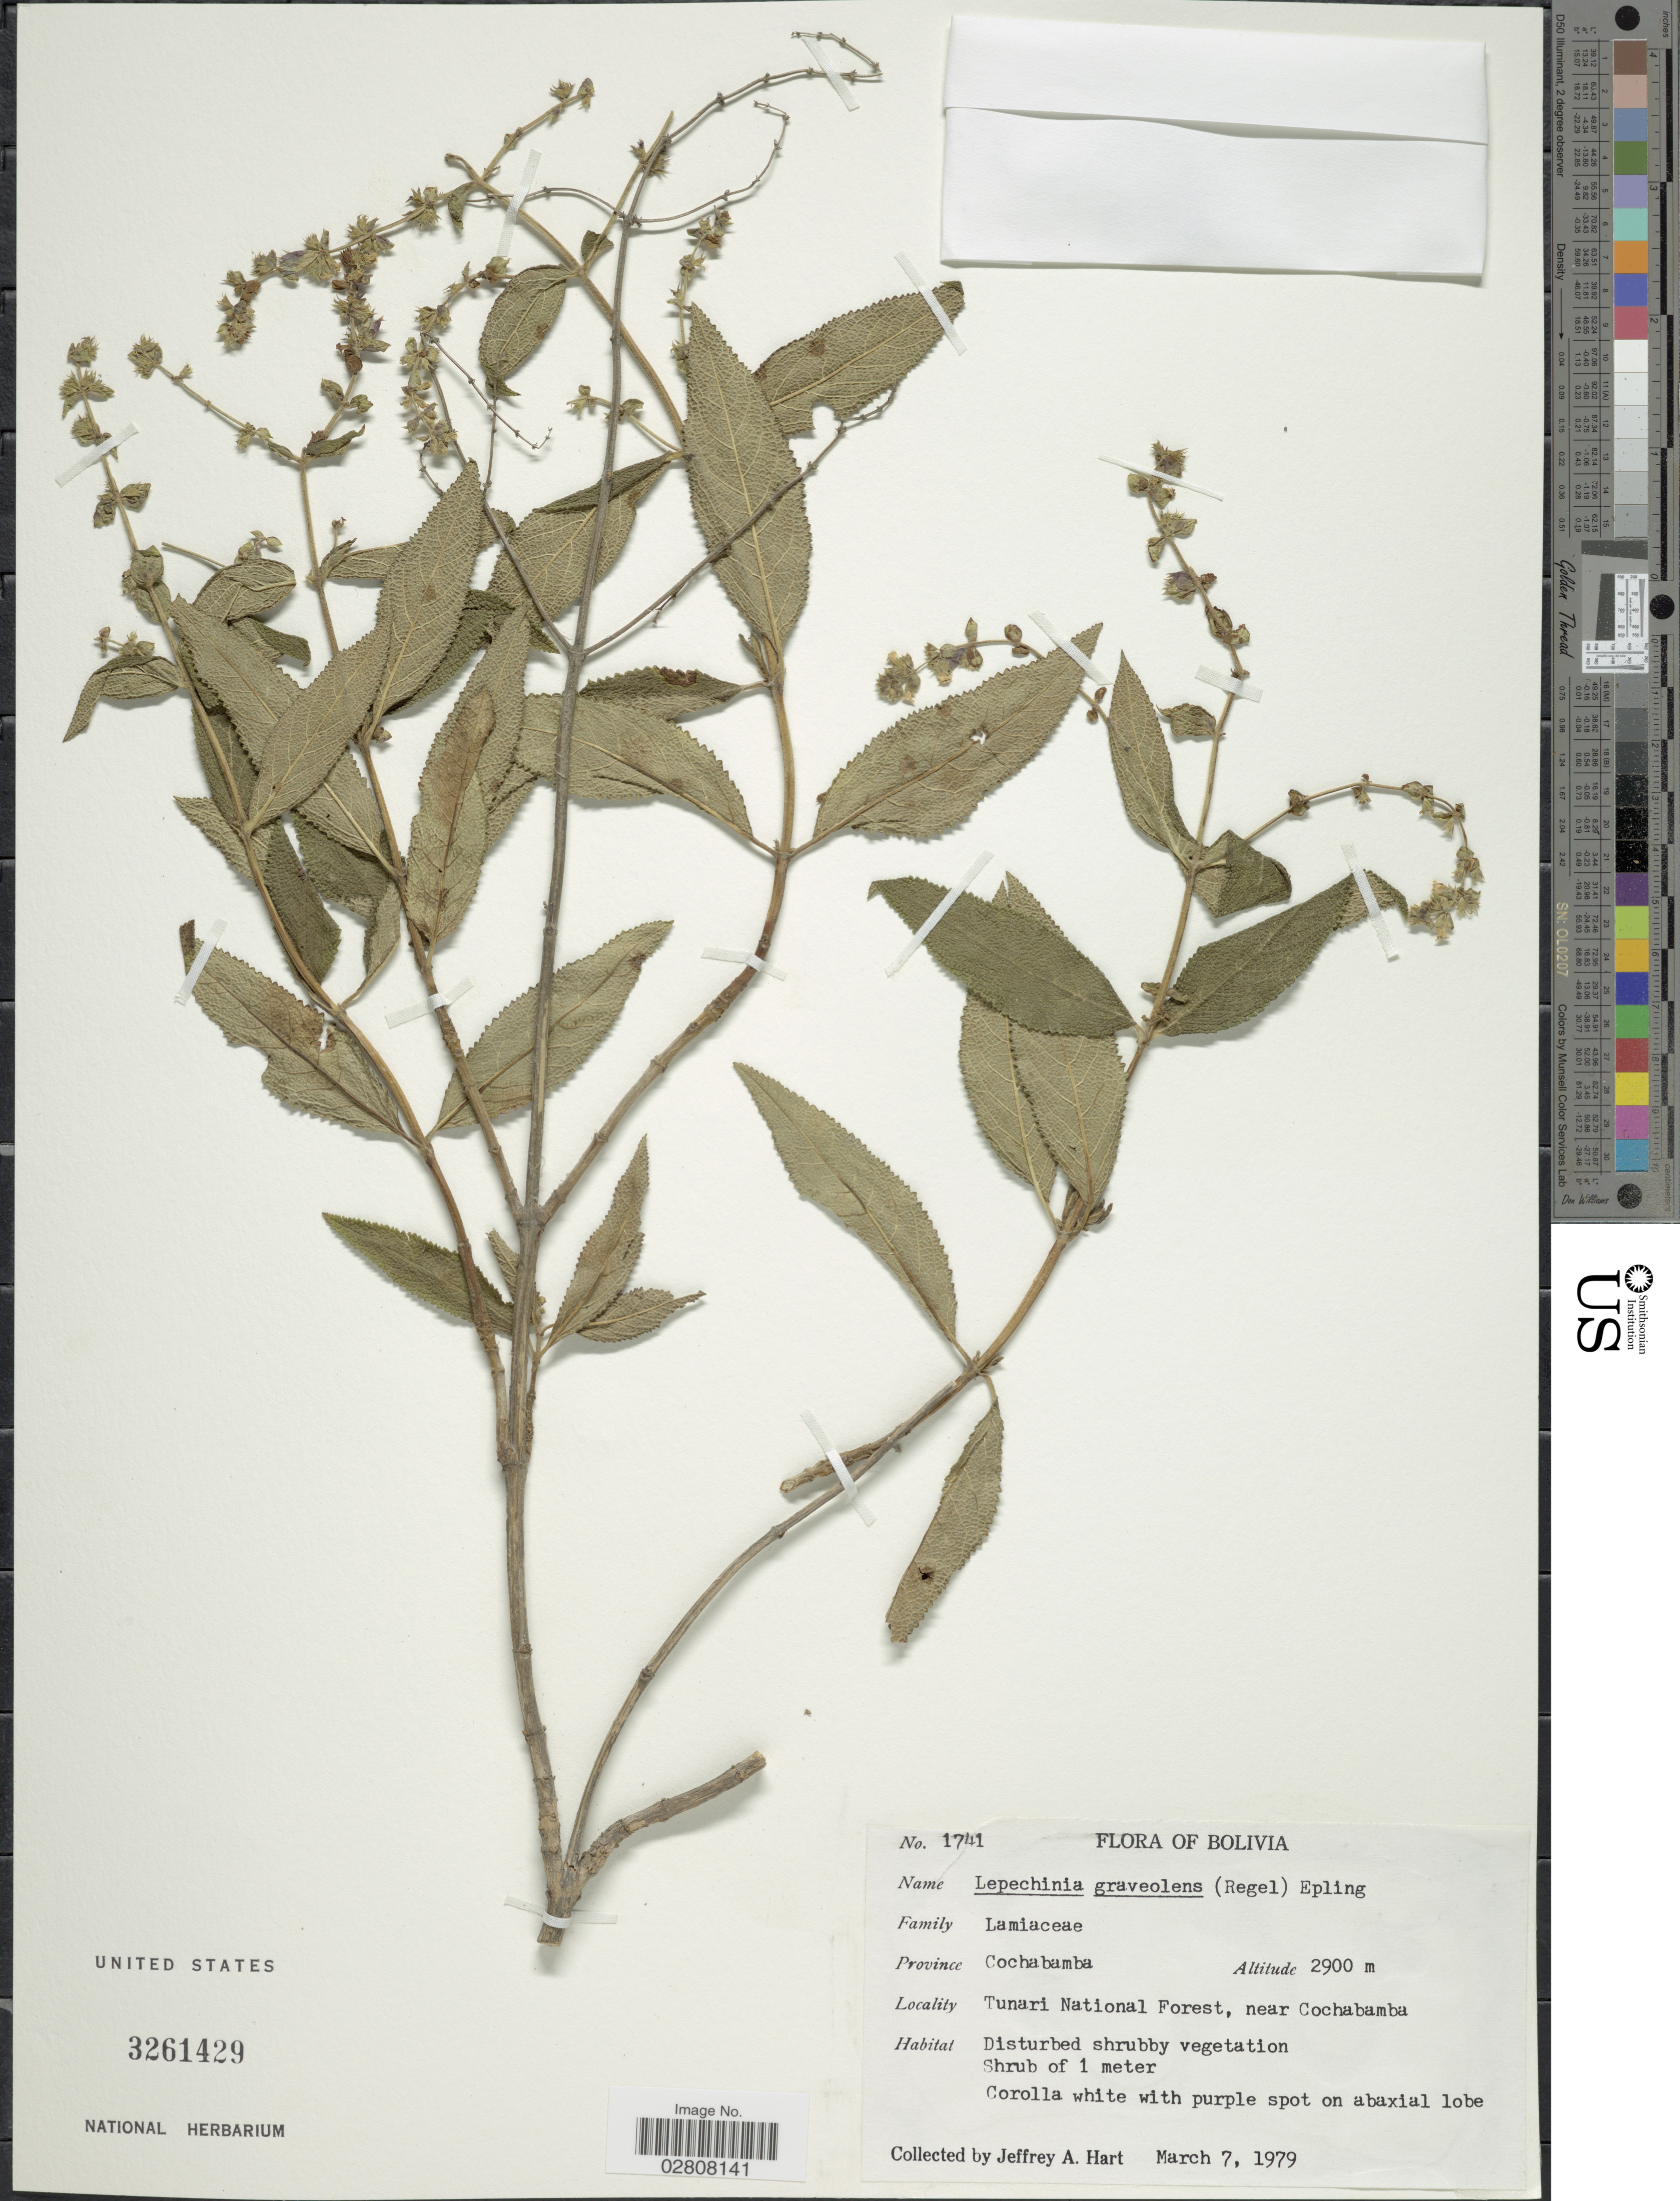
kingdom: Plantae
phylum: Tracheophyta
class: Magnoliopsida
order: Lamiales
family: Lamiaceae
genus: Lepechinia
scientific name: Lepechinia graveolens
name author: (Regel) Epling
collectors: J. A. Hart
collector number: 1741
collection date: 1979-03-07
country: Bolivia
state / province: Cochabamba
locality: Province Cochabamba. Tunari National Forest, near Cochabamba.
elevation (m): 2900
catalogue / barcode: US 3261429